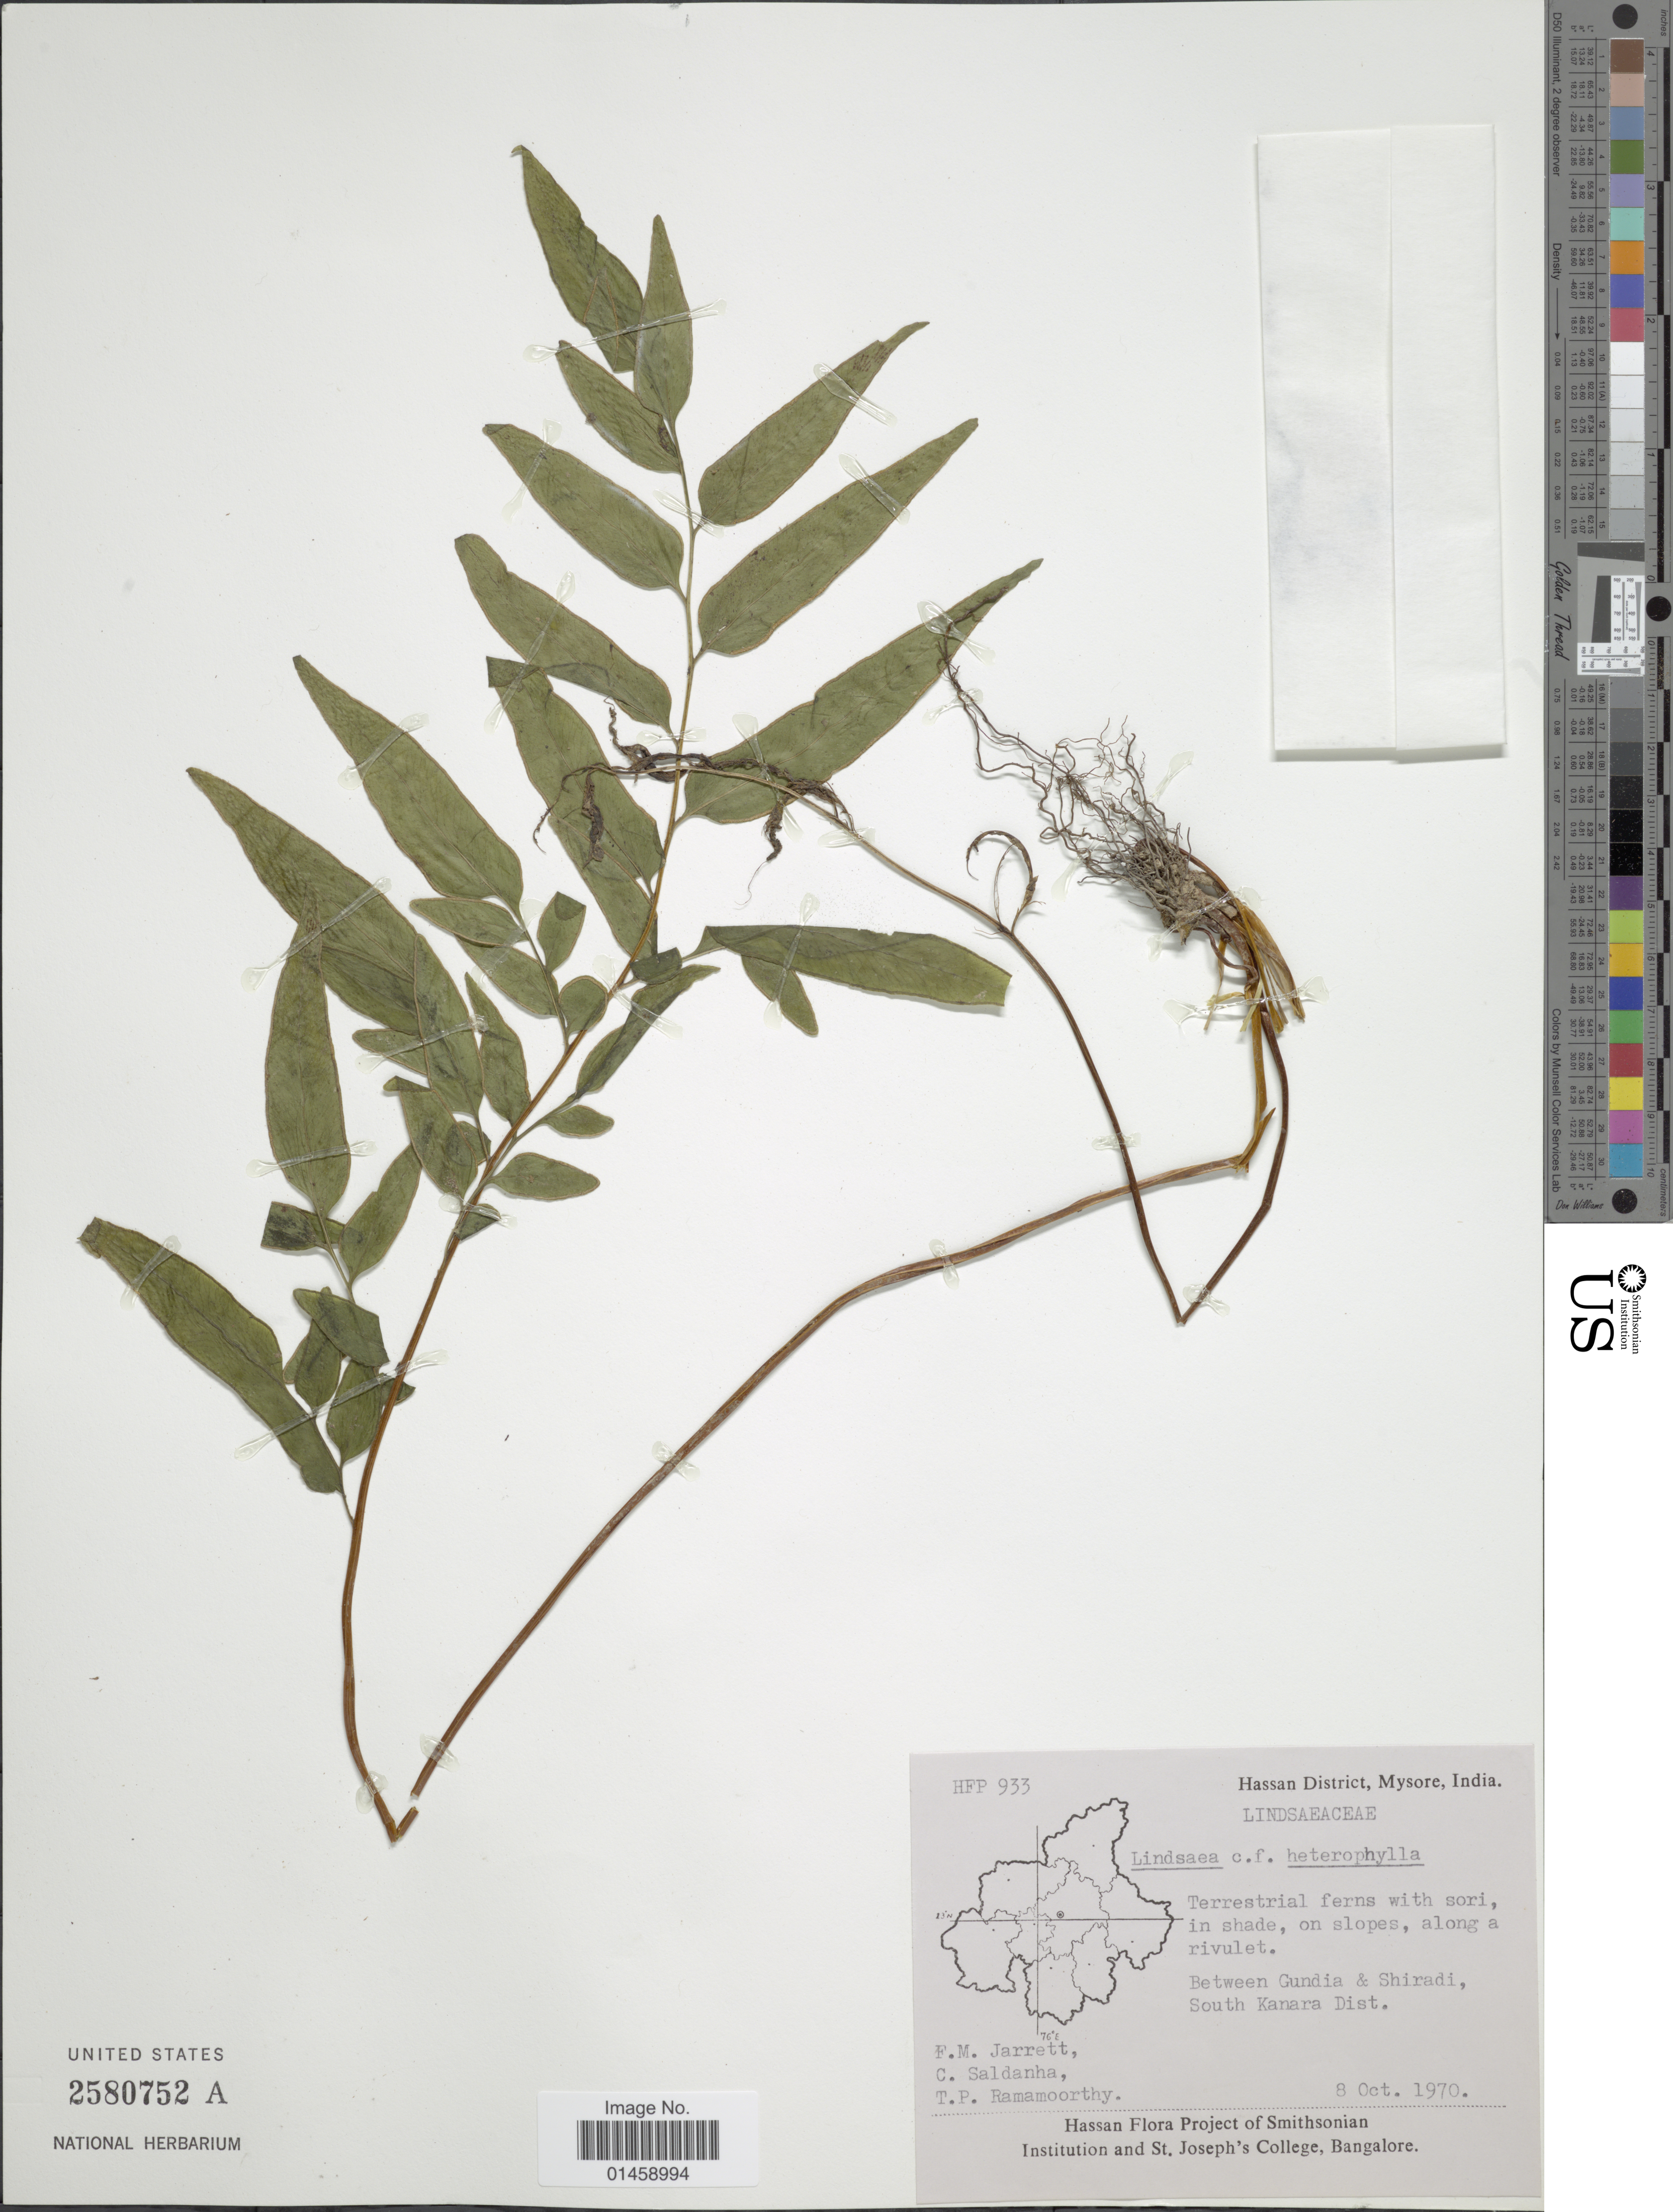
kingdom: Plantae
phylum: Tracheophyta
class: Polypodiopsida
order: Polypodiales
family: Lindsaeaceae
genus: Lindsaea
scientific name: Lindsaea heterophylla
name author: Dryand.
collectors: F. M. Jarrett, C. Saldanha & T. P. Ramamoorthy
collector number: HFP 933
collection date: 1970-10-08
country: India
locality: Hassan District, Mysore, India, between Gundia & Shiradi, South Kanara Dist.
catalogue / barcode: US 2580752A